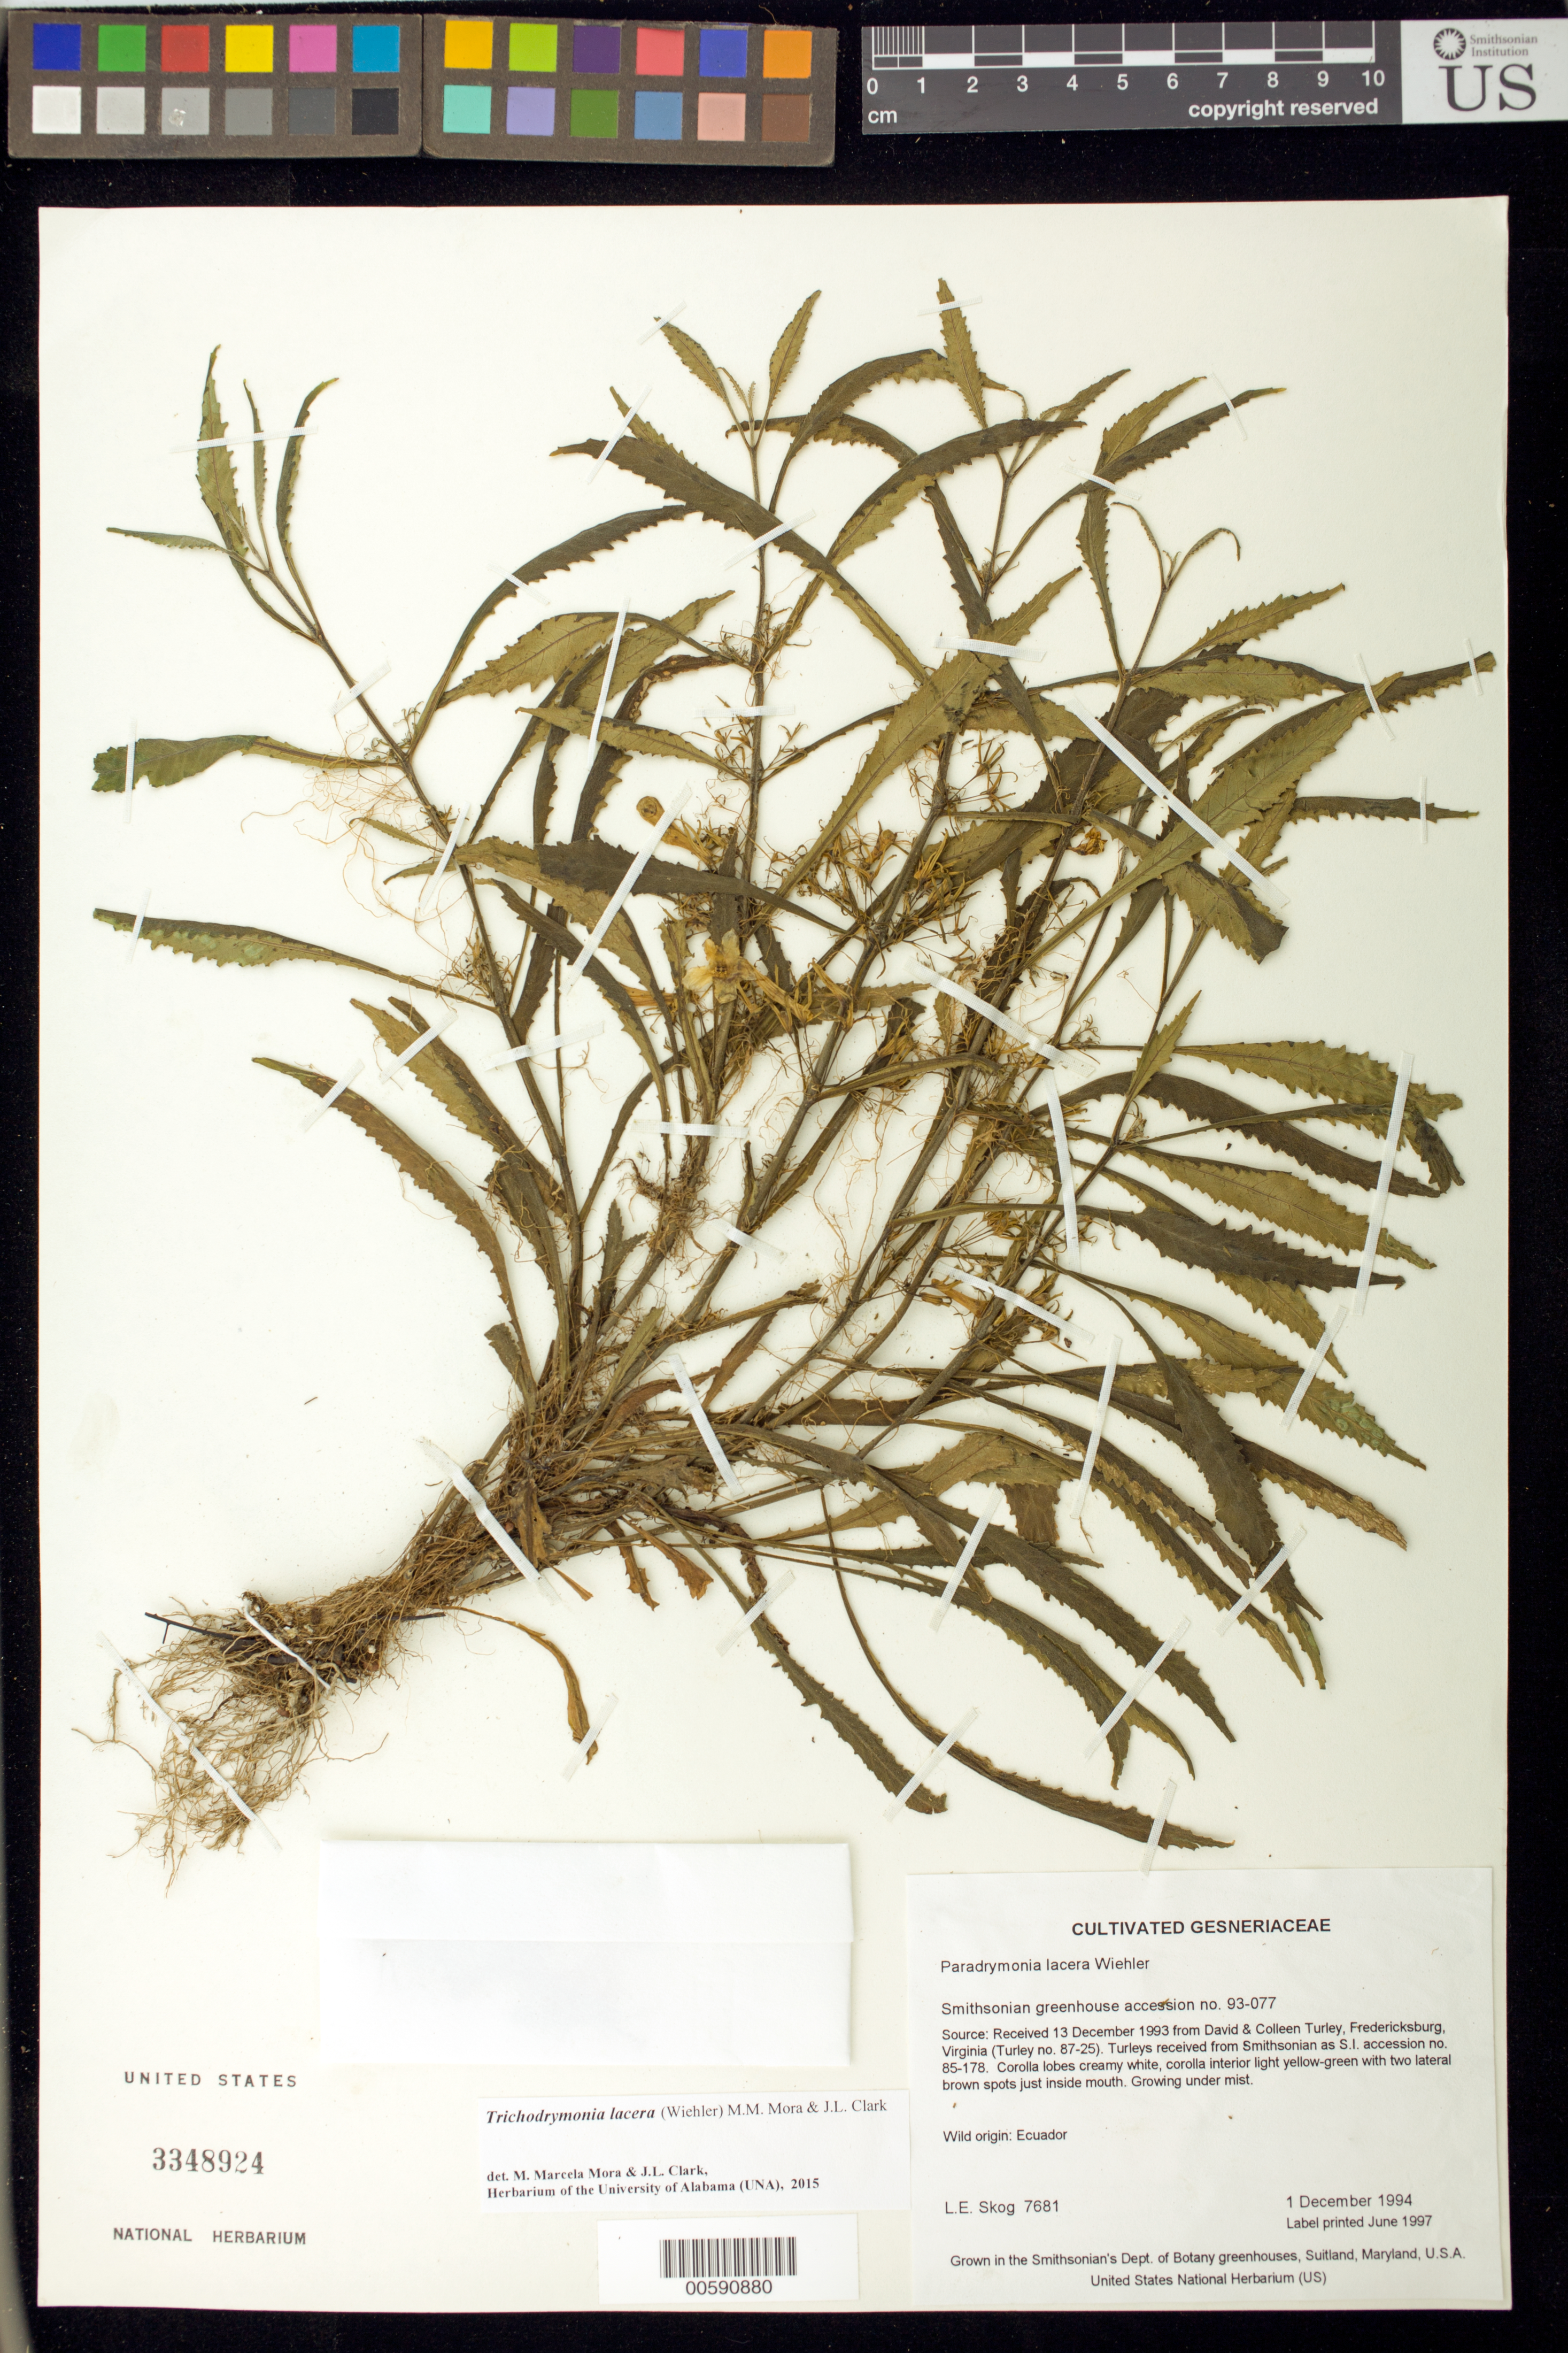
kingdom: Plantae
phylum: Tracheophyta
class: Magnoliopsida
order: Lamiales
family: Gesneriaceae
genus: Trichodrymonia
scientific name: Trichodrymonia lacera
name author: (Wiehler) M.M. Mora & J.L. Clark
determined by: Mora, M. M.; Clark, J. L.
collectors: L. E. Skog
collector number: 7681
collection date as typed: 01 Dec 1994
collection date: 1994-12-01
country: Ecuador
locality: Grown in the Smithsonian's Dept. of Botany greenhouses, Suitland, Maryland, U.S.A.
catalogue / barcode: US 3348924